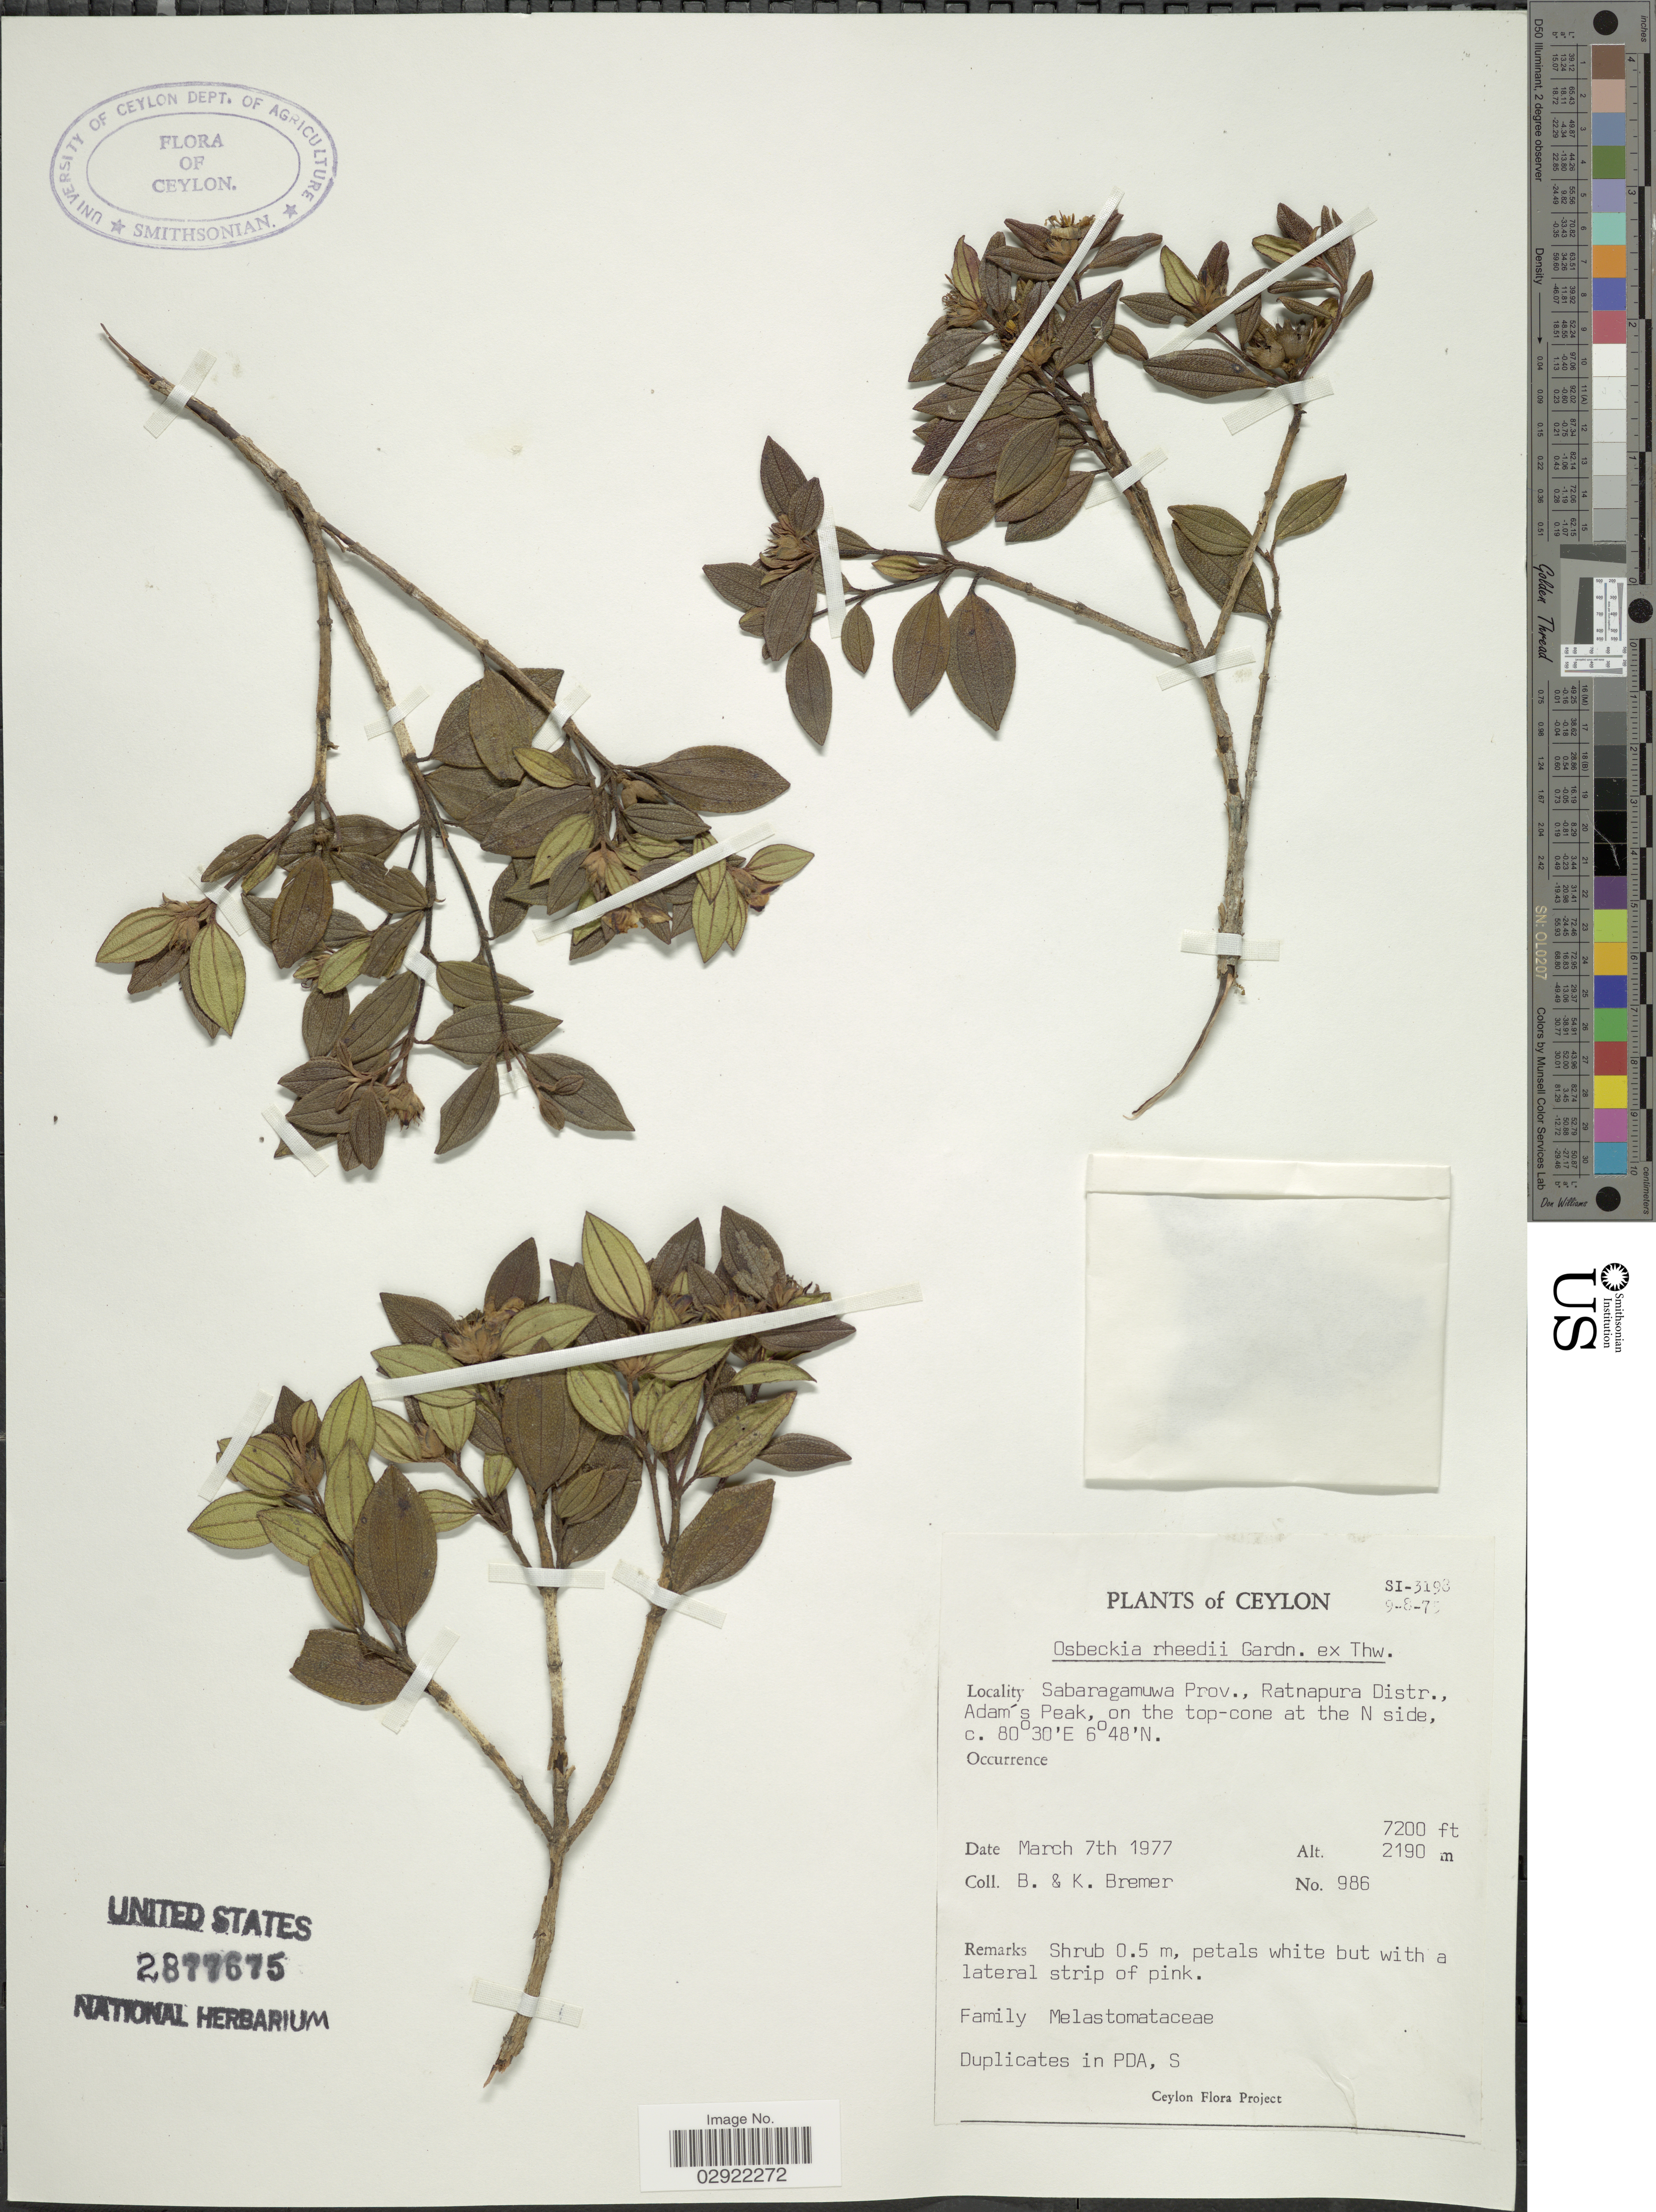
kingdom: Plantae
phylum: Tracheophyta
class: Magnoliopsida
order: Myrtales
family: Melastomataceae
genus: Osbeckia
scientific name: Osbeckia rheedii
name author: Gardner ex Thwaites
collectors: B. Bremer & K. Bremer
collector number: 986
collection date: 1977-03-07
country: Sri Lanka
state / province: Sabaragamuwa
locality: Ceylon. Ratnapura Distr., Adam's Peak, on top-cone at the N side.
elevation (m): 2195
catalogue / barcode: US 2877675